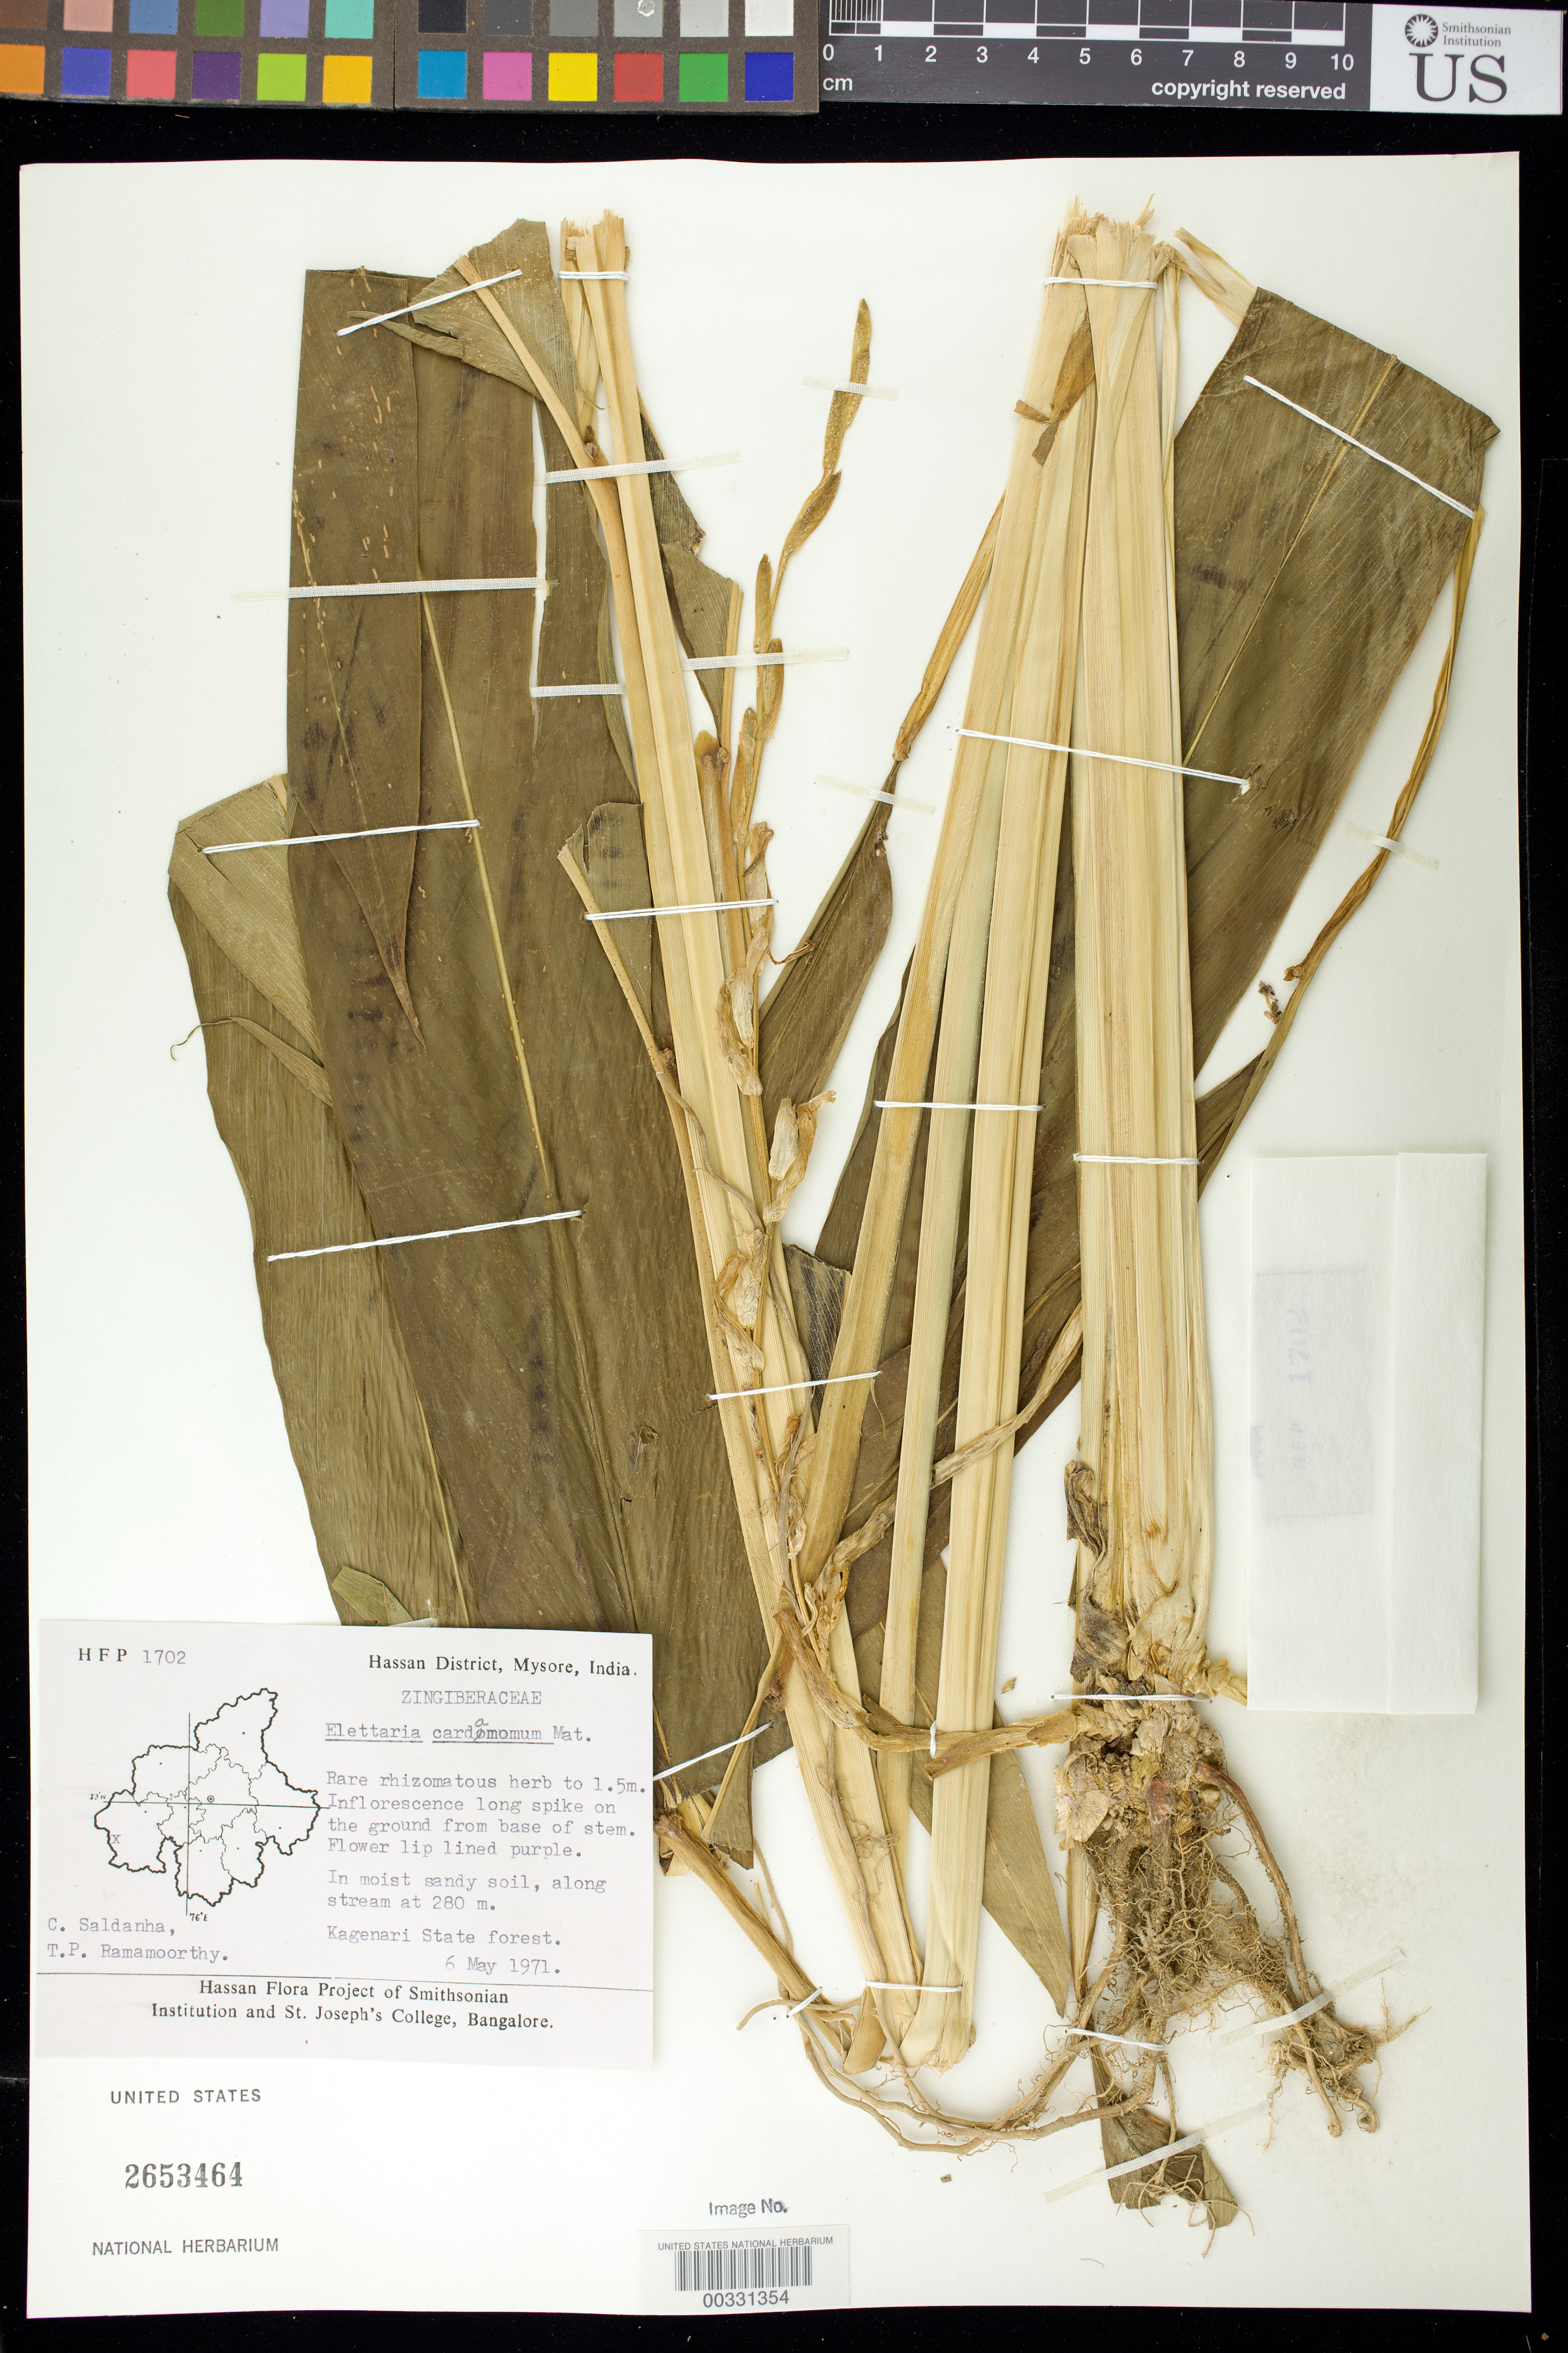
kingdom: Plantae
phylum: Tracheophyta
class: Liliopsida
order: Zingiberales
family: Zingiberaceae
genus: Elettaria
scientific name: Elettaria cardamomum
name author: (L.) Maton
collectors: C. J. Saldanha & T. P. Ramamoorthy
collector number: Hfp 1702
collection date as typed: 06 May 1971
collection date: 1971-05-06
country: India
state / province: Karnataka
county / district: Hassan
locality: Kagenari state forest, mysore state [mysore state = karnataka.]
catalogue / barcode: US 2653464